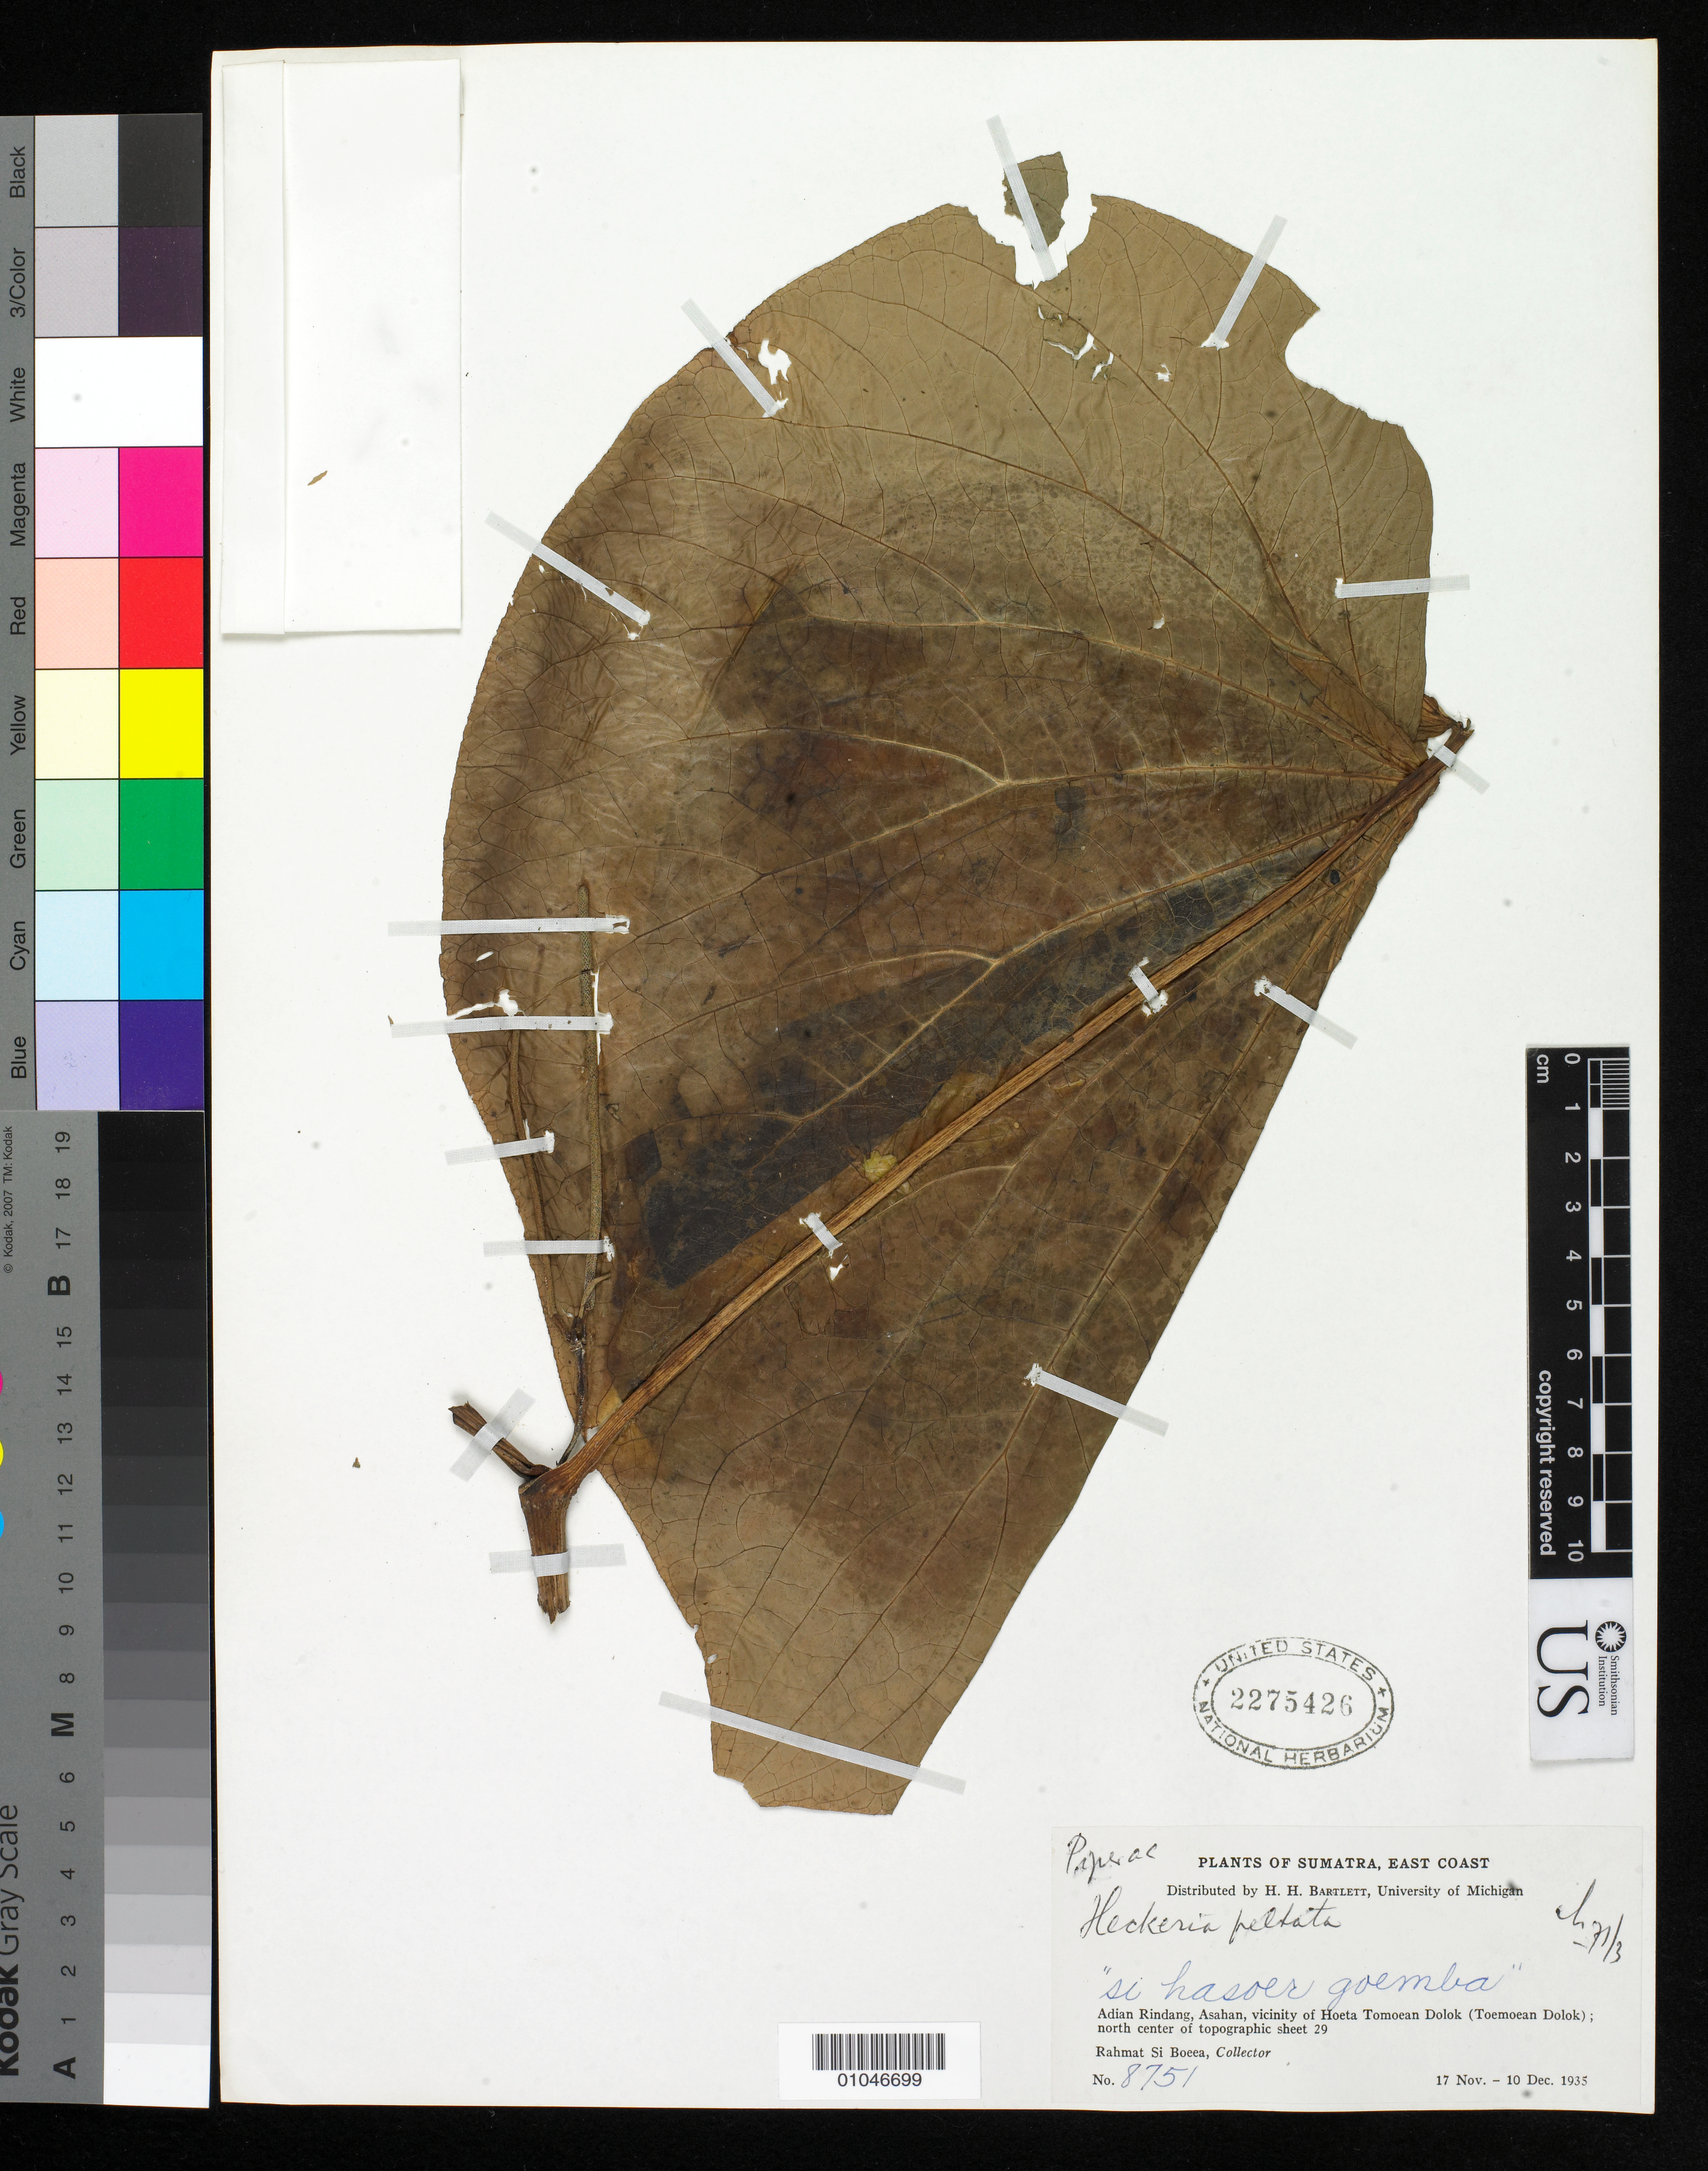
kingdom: Plantae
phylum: Tracheophyta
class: Magnoliopsida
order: Piperales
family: Piperaceae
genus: Piper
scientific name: Piper umbellatum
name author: L.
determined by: Strong, Mark T., (BOT), Smithsonian Institution - National Museum of Natural History (UNITED STATES)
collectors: Rahmat Si Boeea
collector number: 8751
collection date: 1935-11-17/1935-12-10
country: Indonesia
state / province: Sumatra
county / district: Sumatera Utara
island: Sumatra I.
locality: (East Coast) Adian Rindang, Asahan, vicinity of Hoeta Tomoean Dolok (Toemoean Dolok), Sumatra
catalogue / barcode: US 2275426